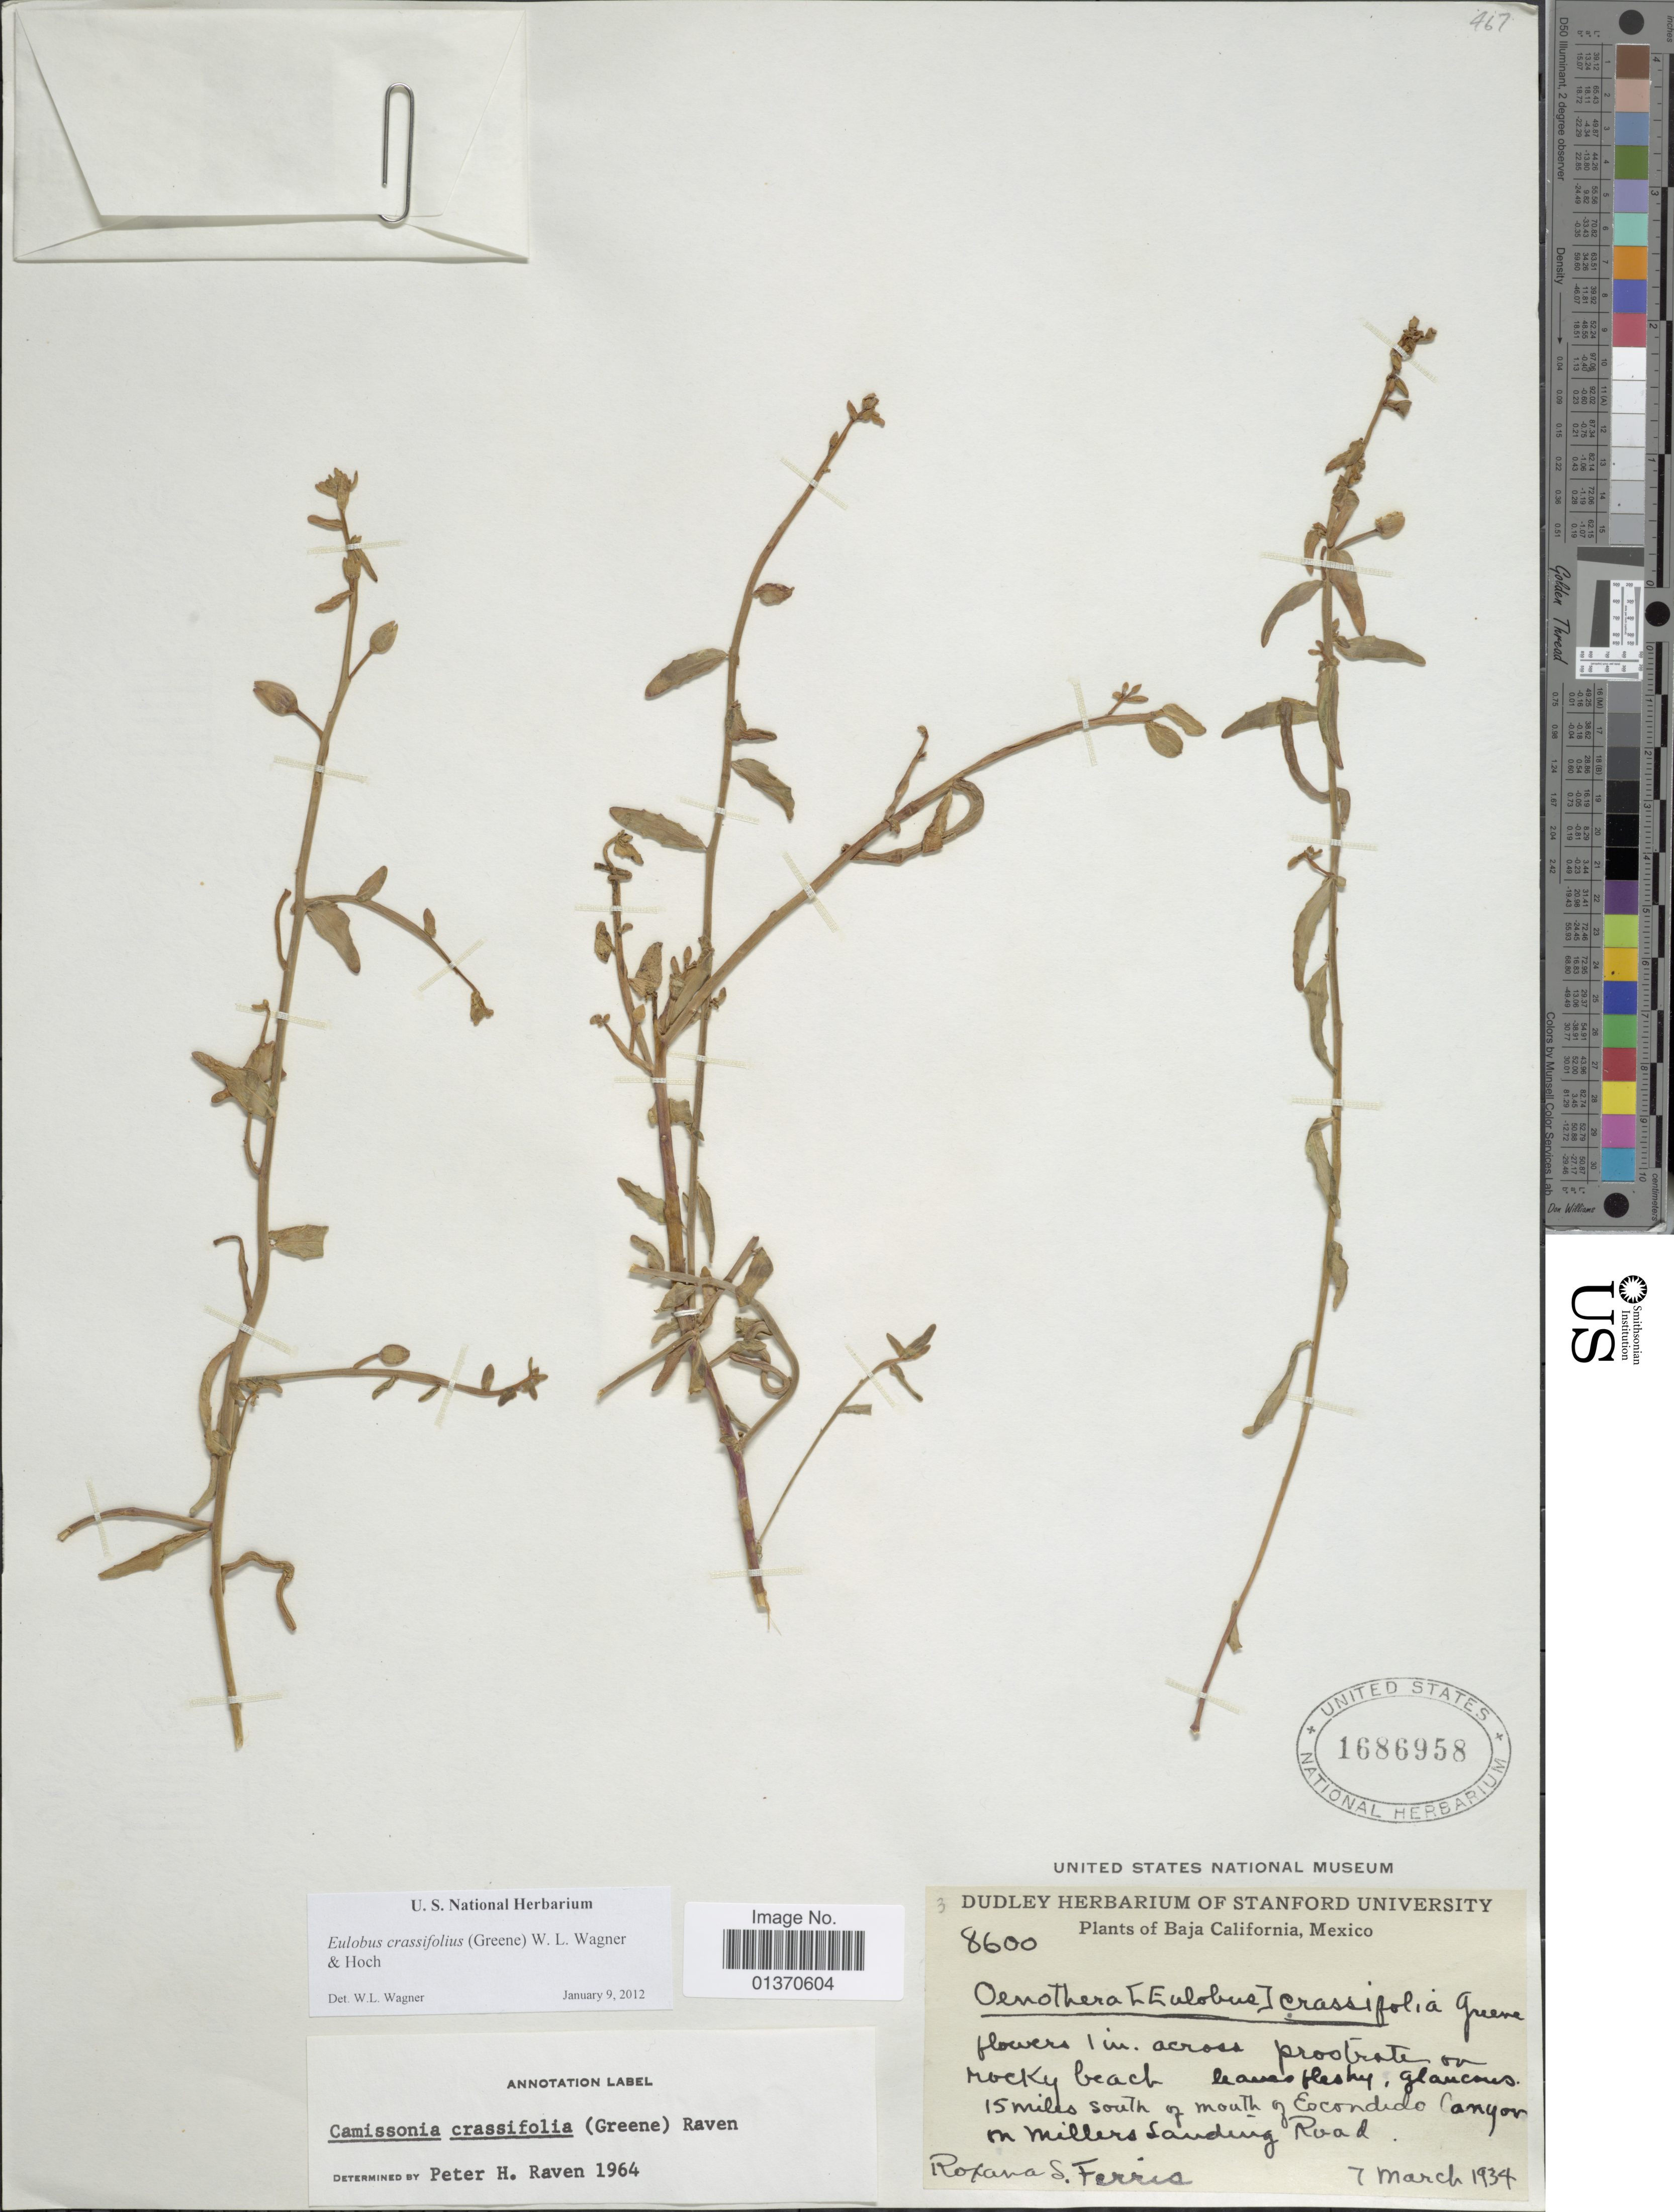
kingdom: Plantae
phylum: Tracheophyta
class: Magnoliopsida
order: Myrtales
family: Onagraceae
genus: Eulobus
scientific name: Eulobus crassifolius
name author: (Greene) W.L. Wagner & Hoch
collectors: R. S. Ferris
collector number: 8600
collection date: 1934-03-07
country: Mexico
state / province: Baja California Norte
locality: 15 miles south of mouth Escondido Canyon on Millers Sanding Road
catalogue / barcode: US 1686958